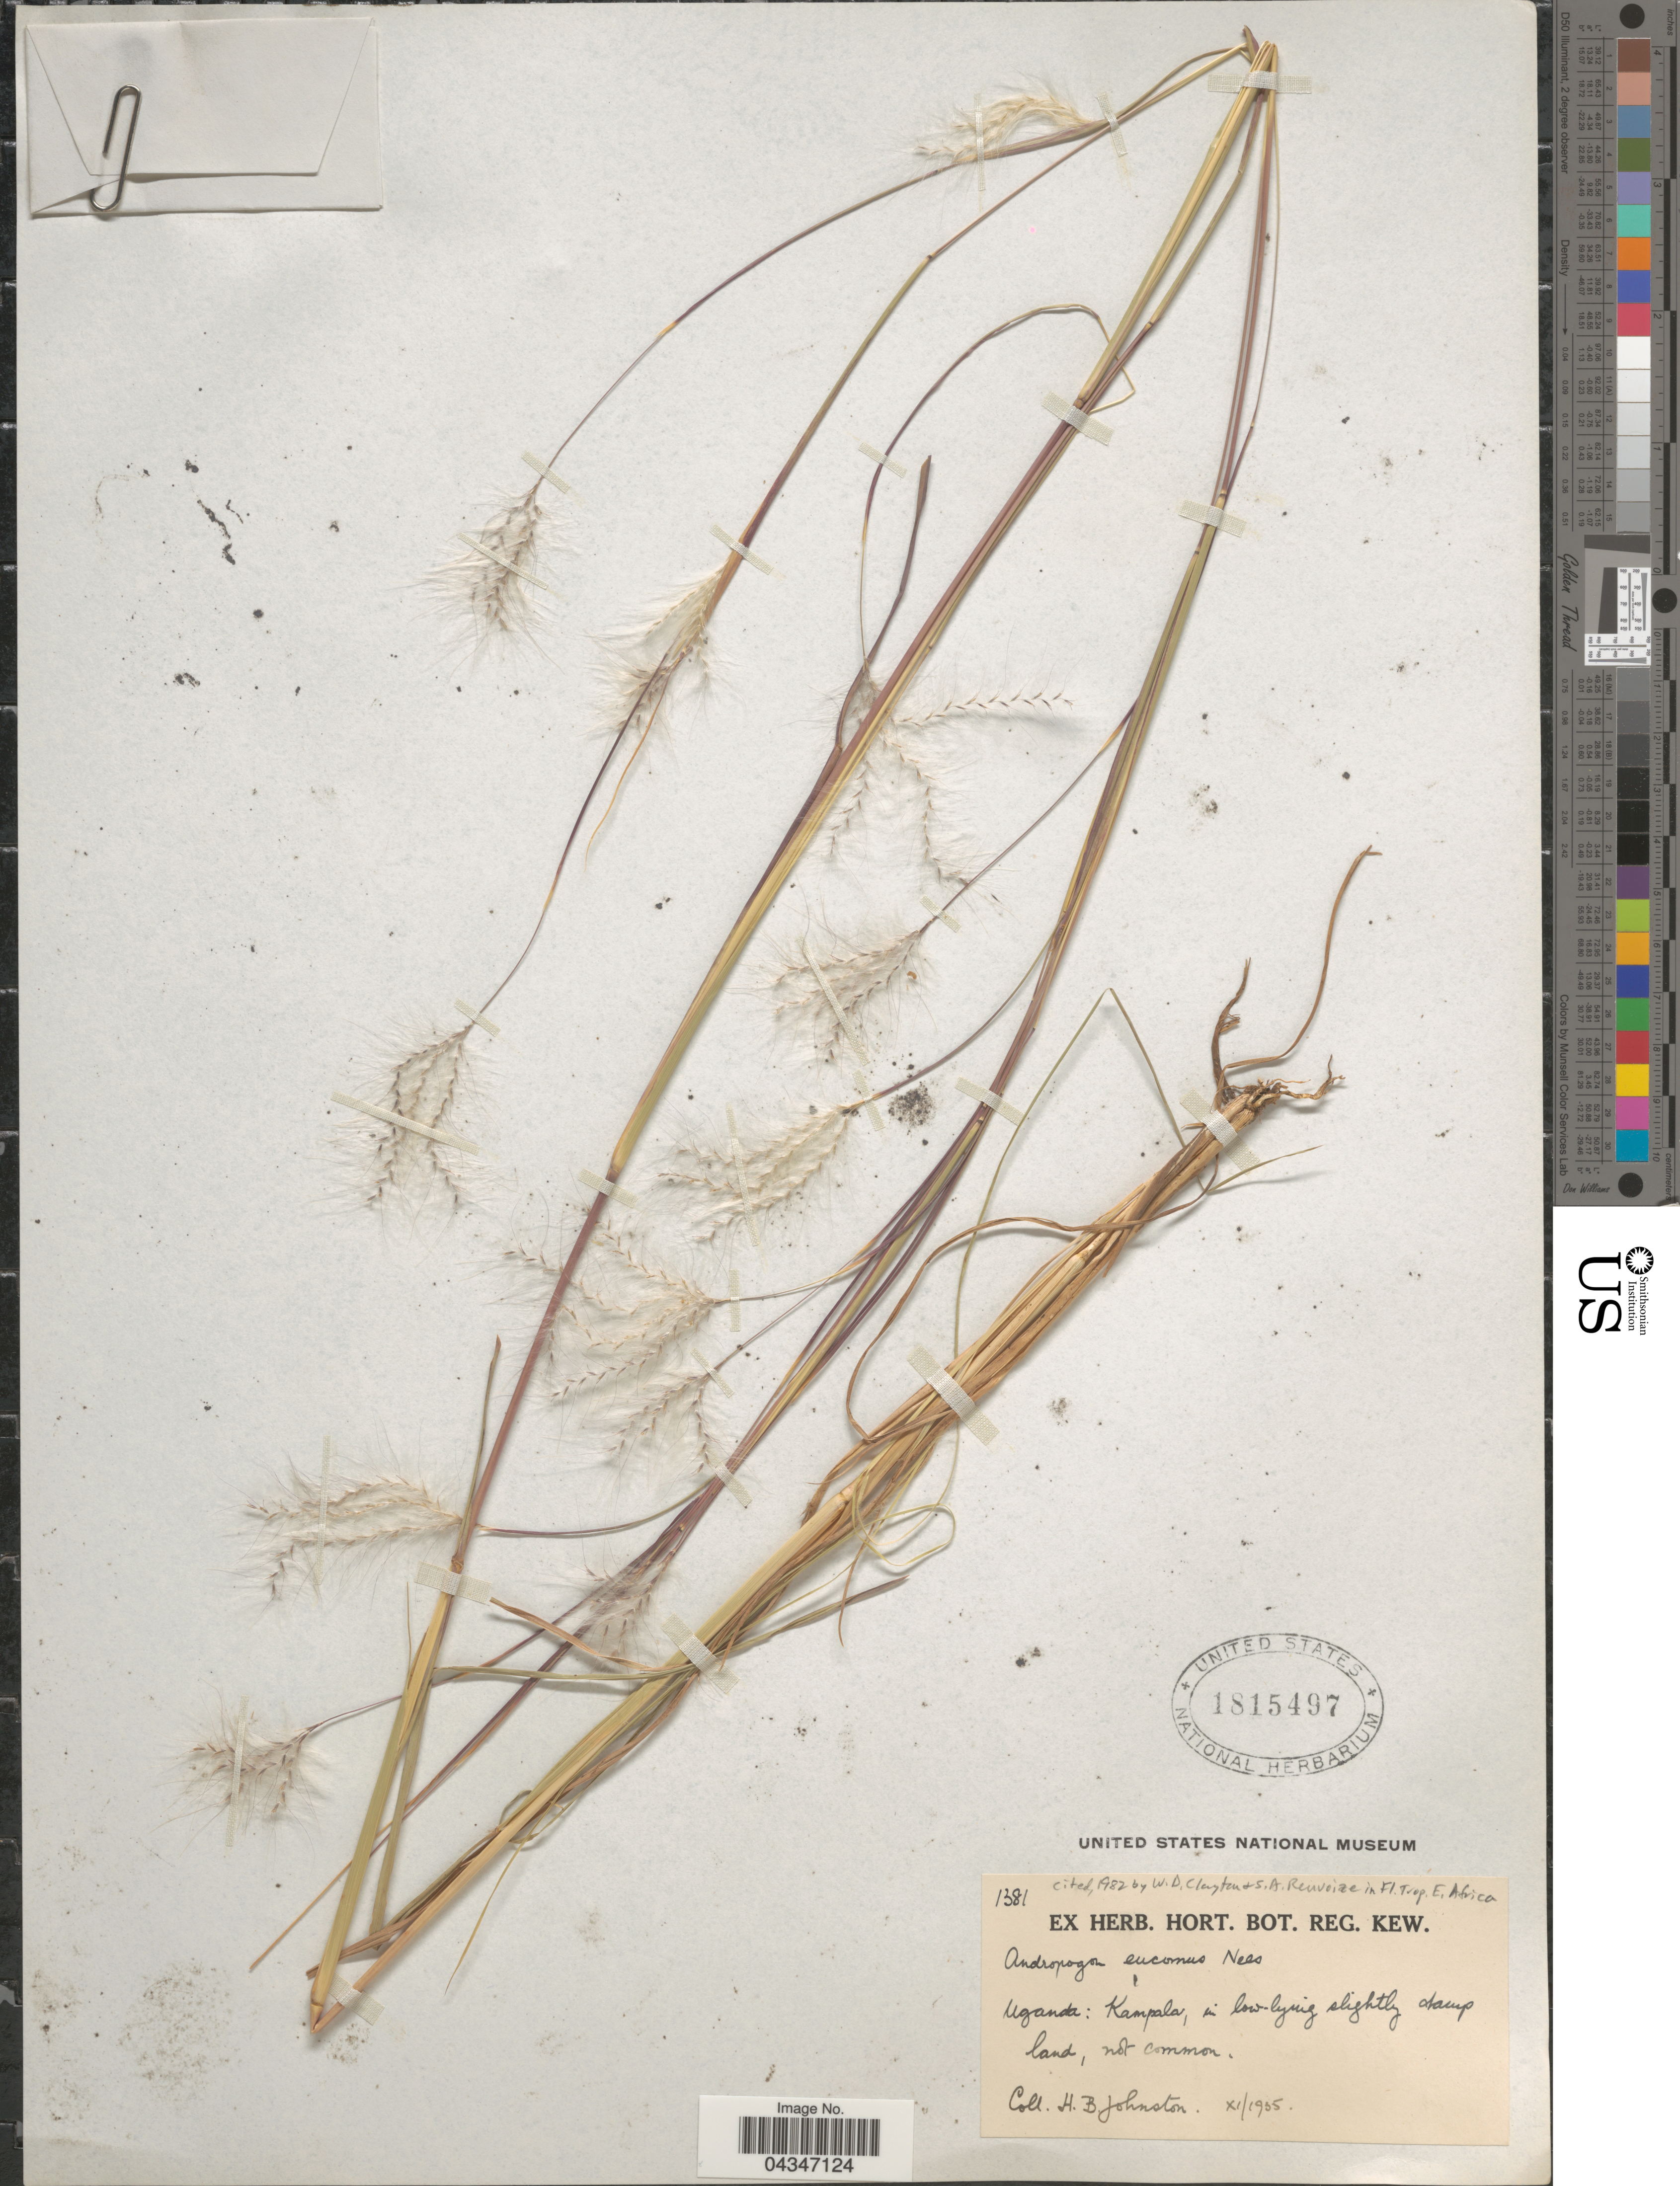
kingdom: Plantae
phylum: Tracheophyta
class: Liliopsida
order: Poales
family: Poaceae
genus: Andropogon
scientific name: Andropogon eucomus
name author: Nees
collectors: H. B. Johnston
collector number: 1381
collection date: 1935-11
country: Uganda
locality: Kampala.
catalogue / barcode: US 1815497